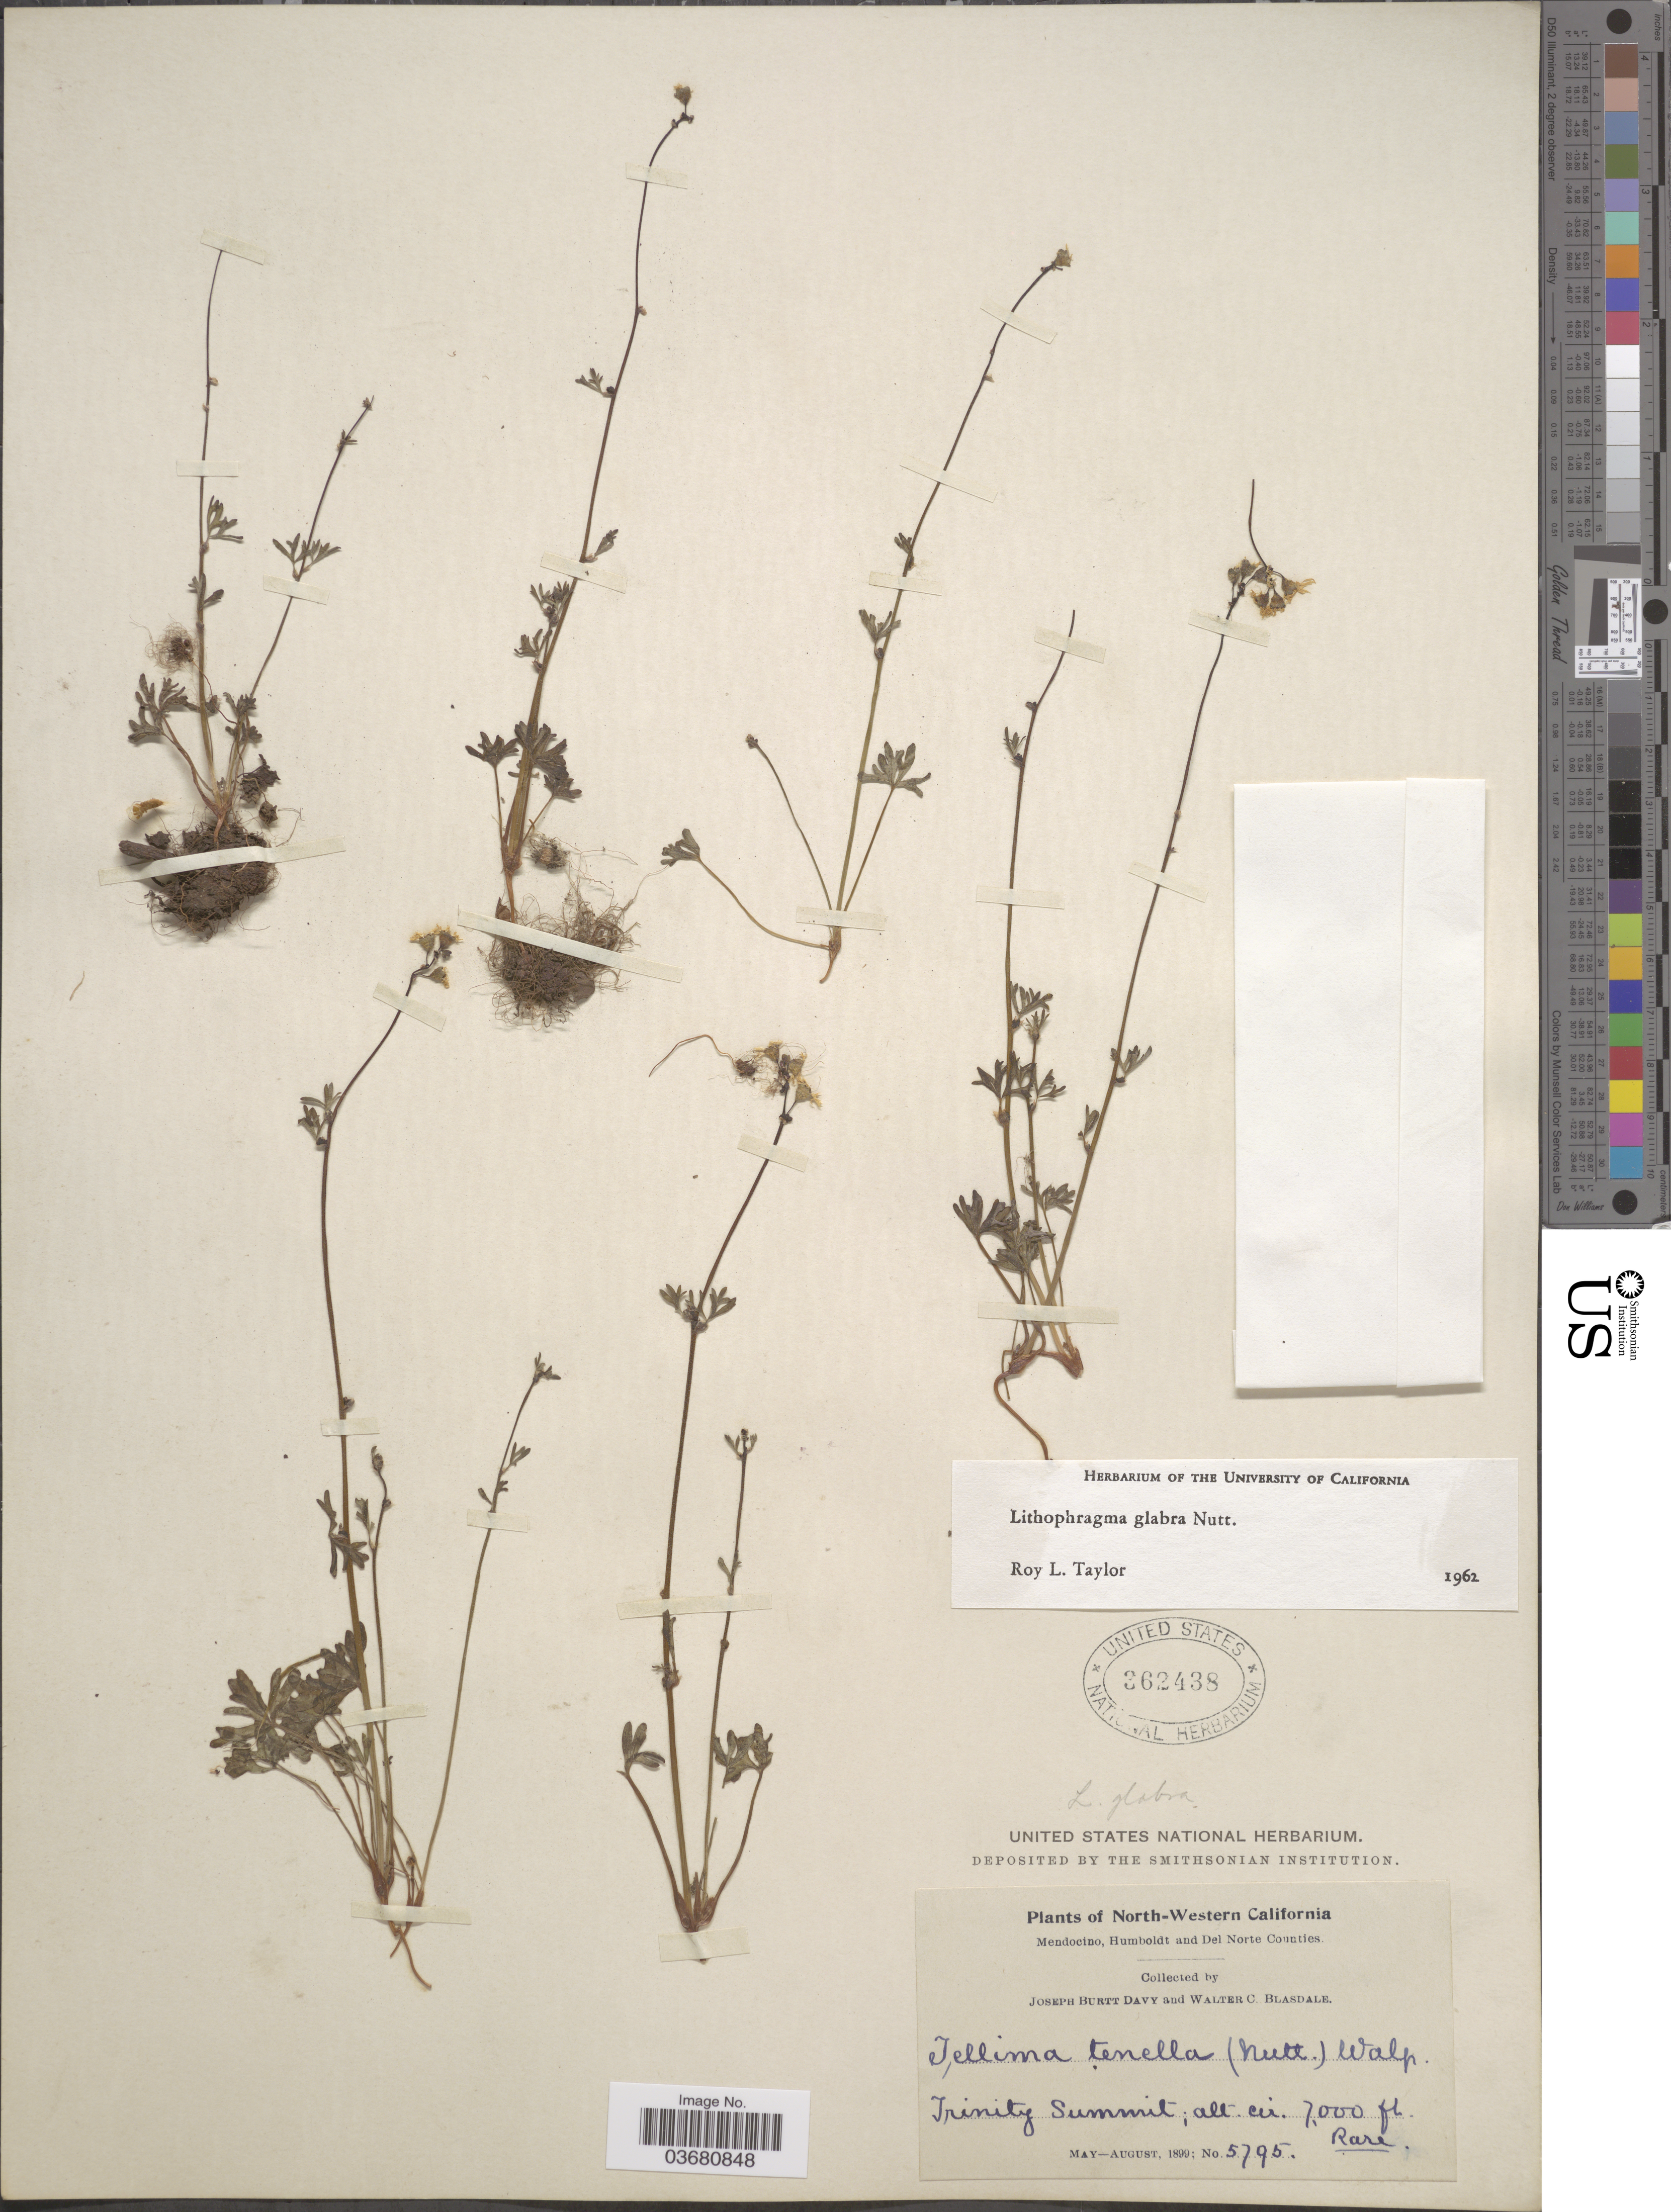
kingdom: Plantae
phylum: Tracheophyta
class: Magnoliopsida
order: Saxifragales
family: Saxifragaceae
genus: Lithophragma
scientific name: Lithophragma glabrum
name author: Nutt.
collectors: J. Burtt Davy & W. Blasdale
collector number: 5795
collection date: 1899-05/1899-08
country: United States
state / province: California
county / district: Mendocino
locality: North-Western California. Mendocino, Humboldt and Del Norte Counties. Trinity Summit.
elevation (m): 2134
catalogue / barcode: US 362438